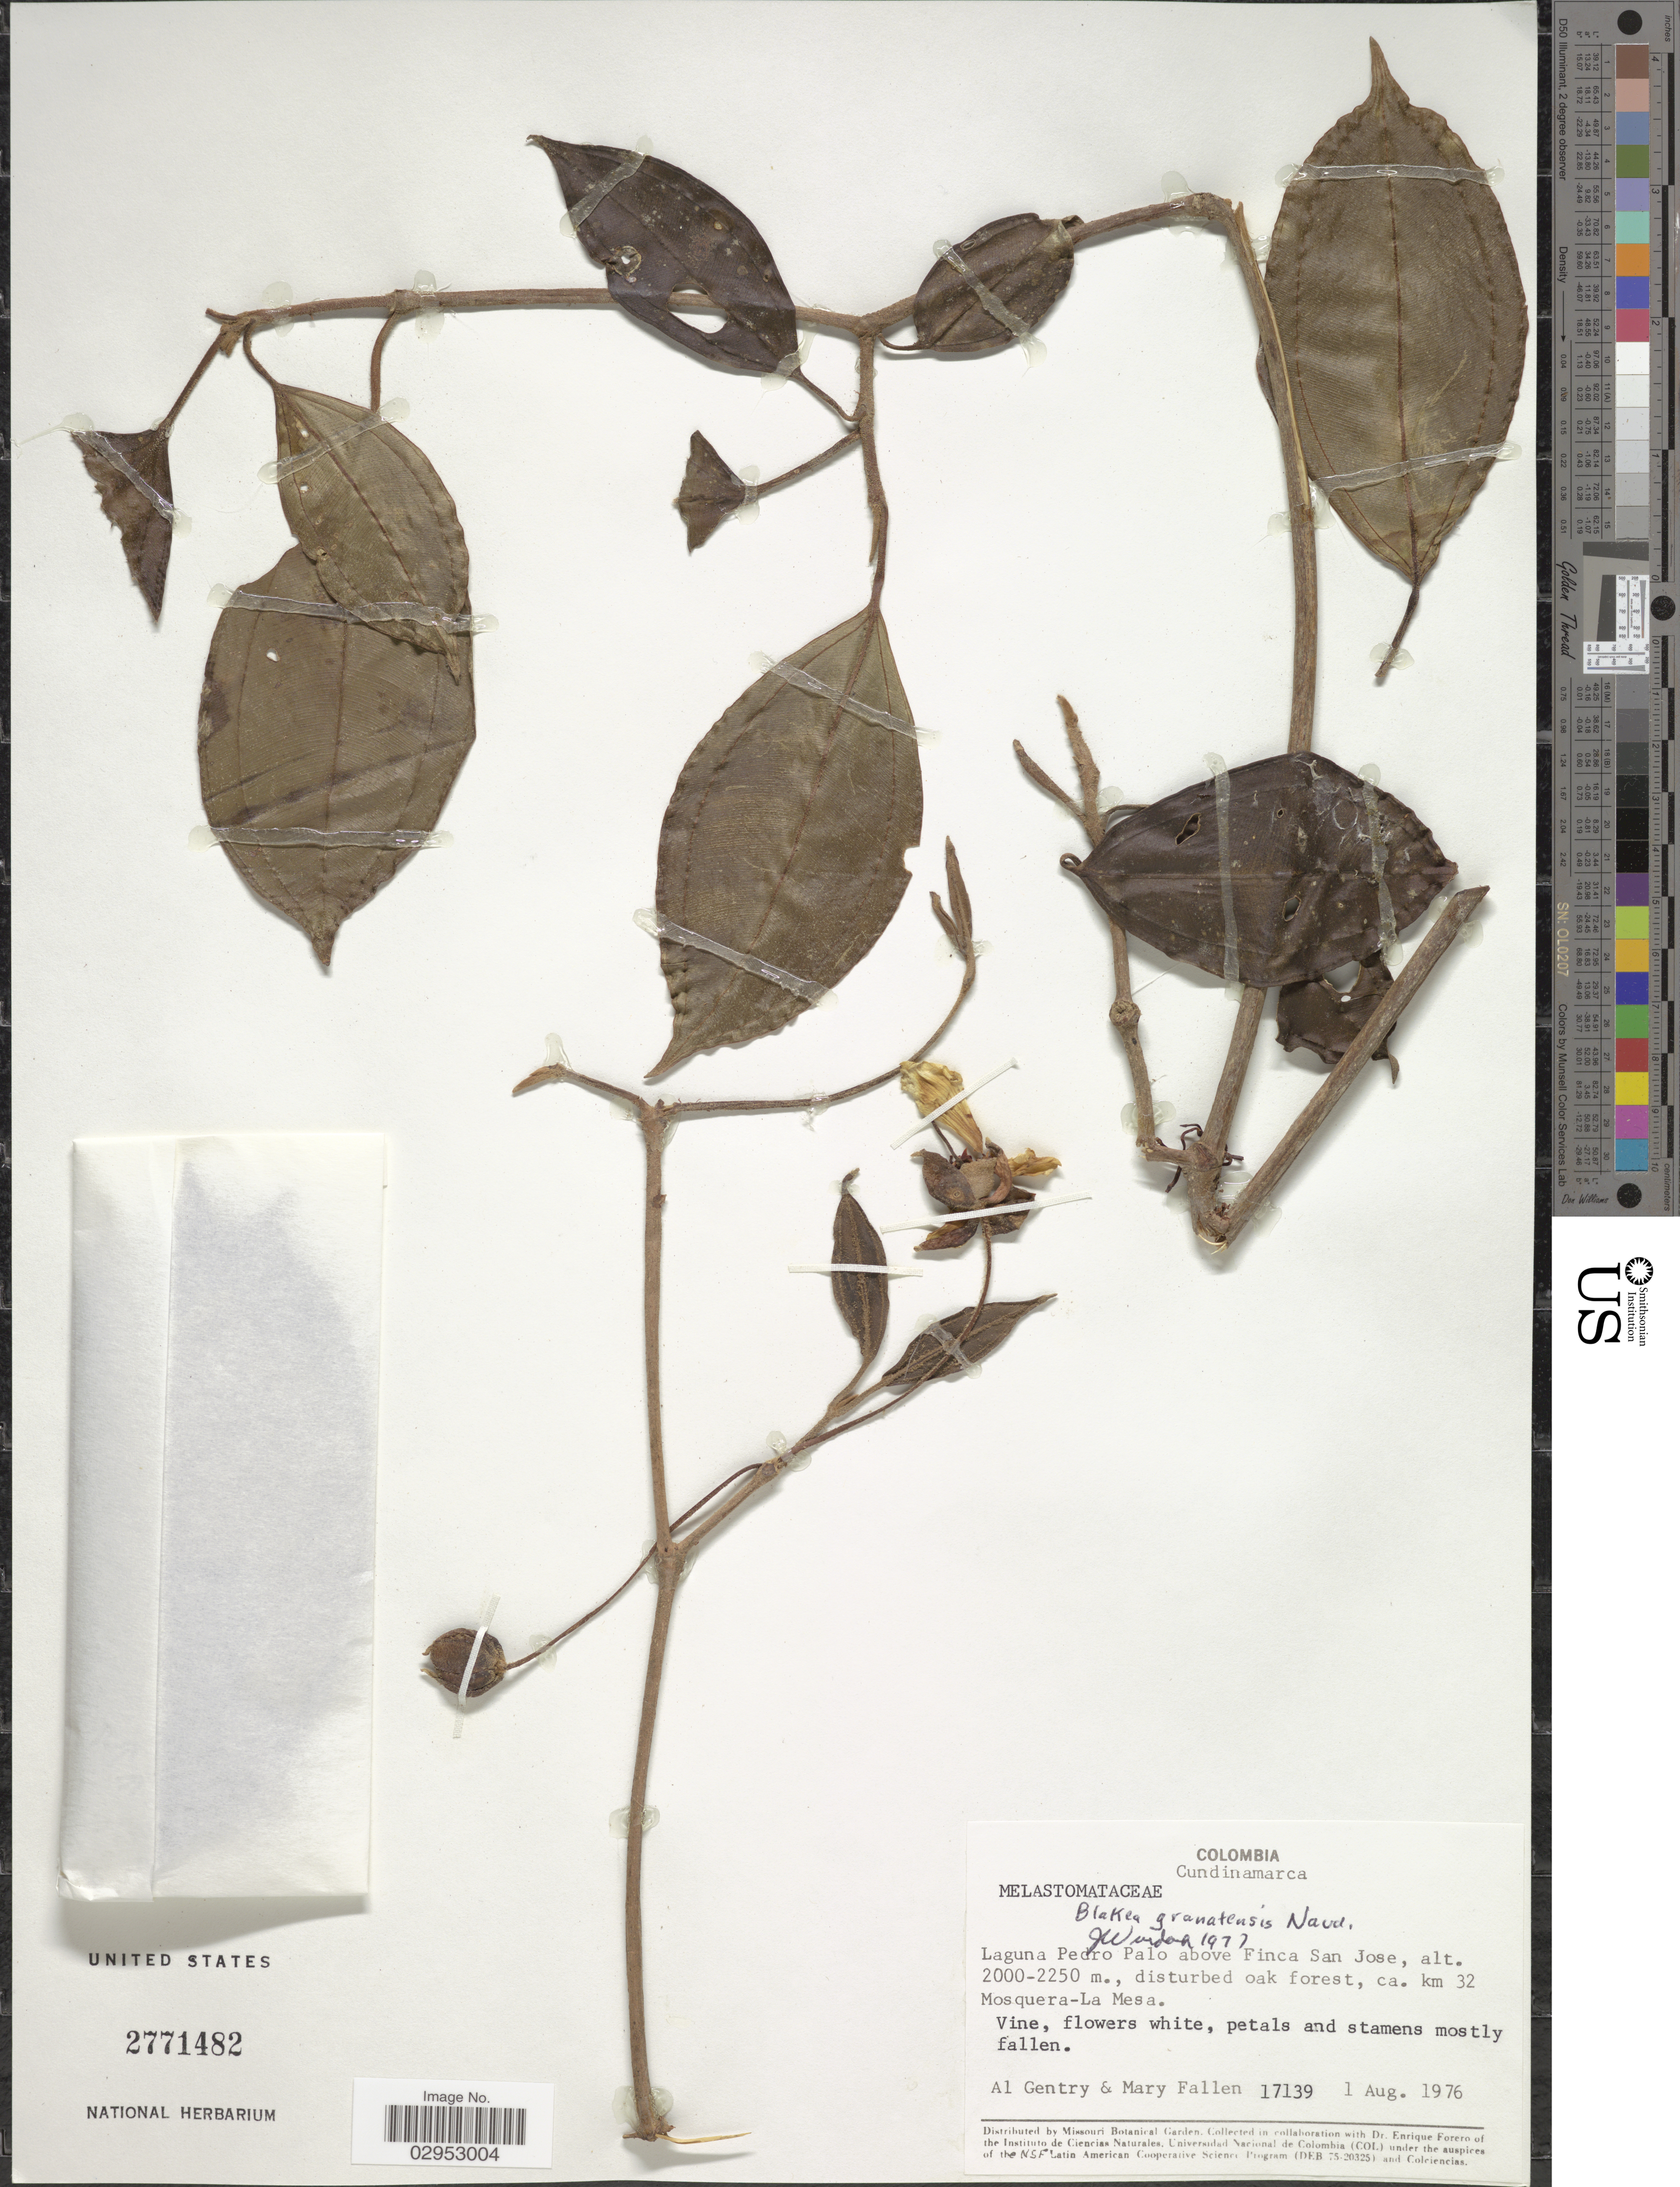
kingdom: Plantae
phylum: Tracheophyta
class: Magnoliopsida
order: Myrtales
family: Melastomataceae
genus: Blakea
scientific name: Blakea granatensis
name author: Naudin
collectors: A. H. Gentry & M. Fallen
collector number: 17139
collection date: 1976-08-01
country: Colombia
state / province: Cundinamarca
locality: Laguna Pedro Palo above Finca San Jose. Disturbed oak forest, ca. km 32 Mosquera-La Mesa.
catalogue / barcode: US 2771482